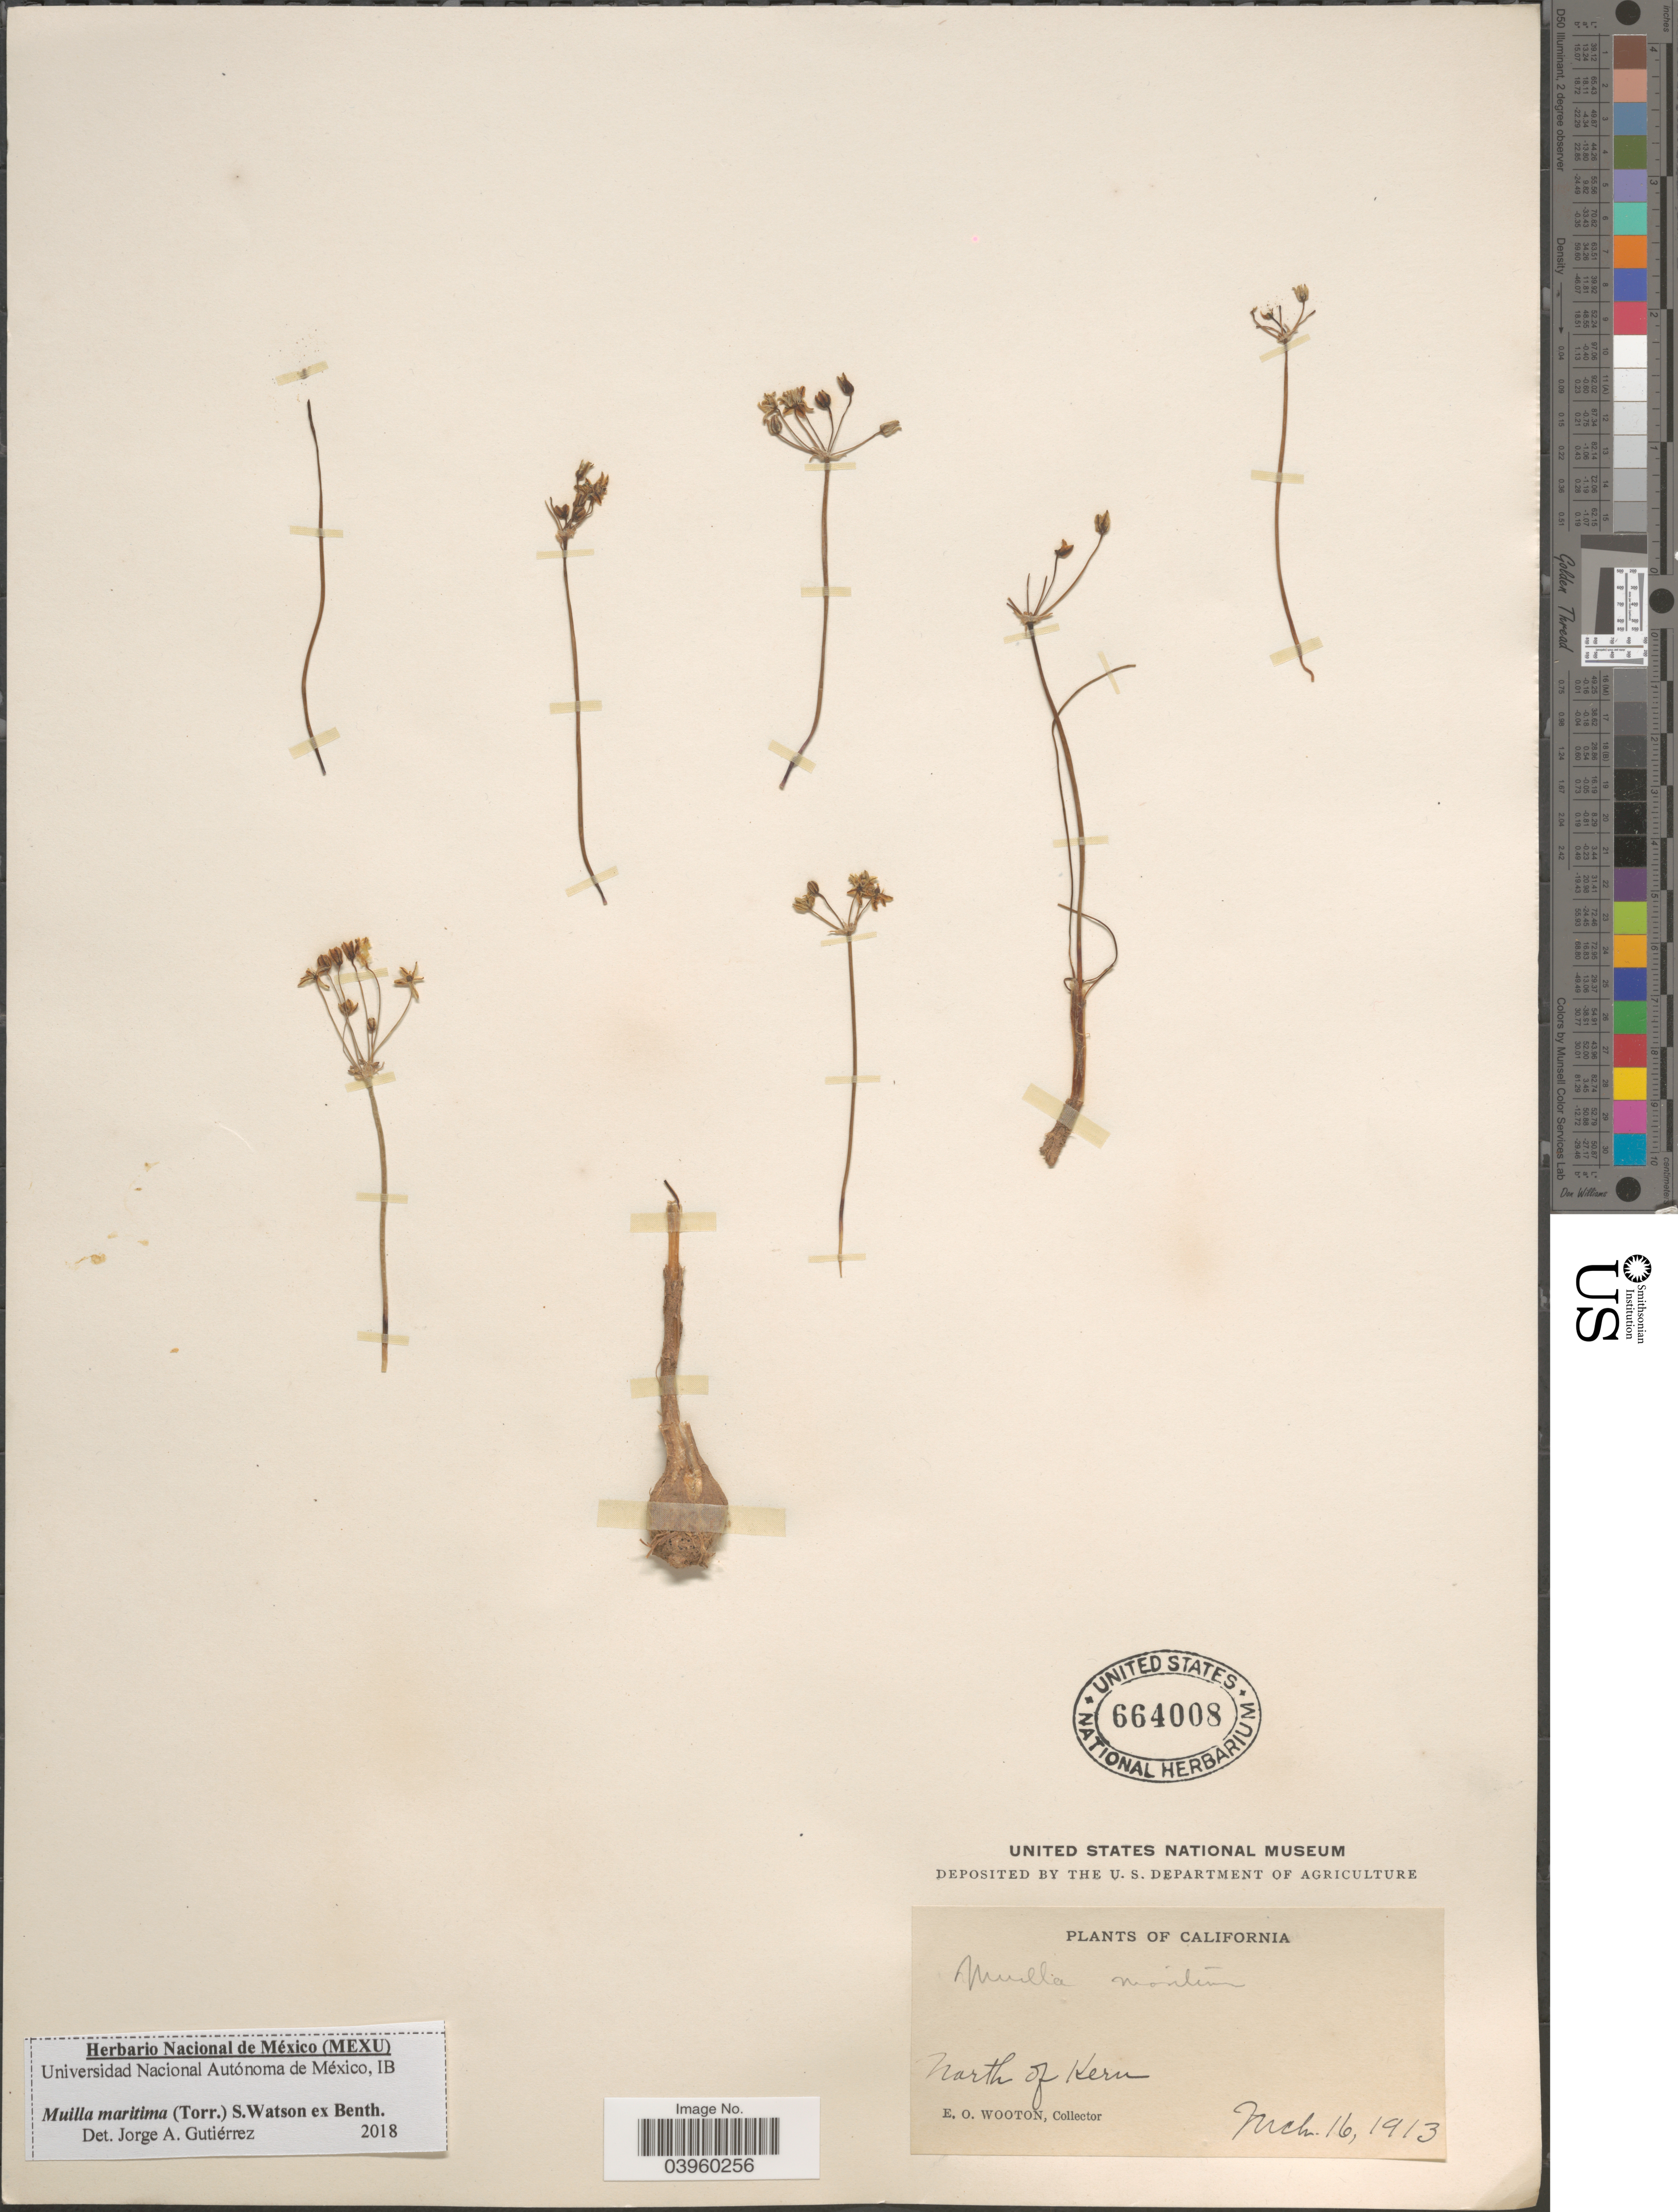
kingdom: Plantae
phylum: Tracheophyta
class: Liliopsida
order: Asparagales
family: Asparagaceae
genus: Muilla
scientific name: Muilla maritima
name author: (Torr.) S. Watson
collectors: E. O. Wooton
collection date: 1913-03-16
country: United States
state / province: California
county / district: Kern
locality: North of Kern.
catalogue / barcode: US 664008